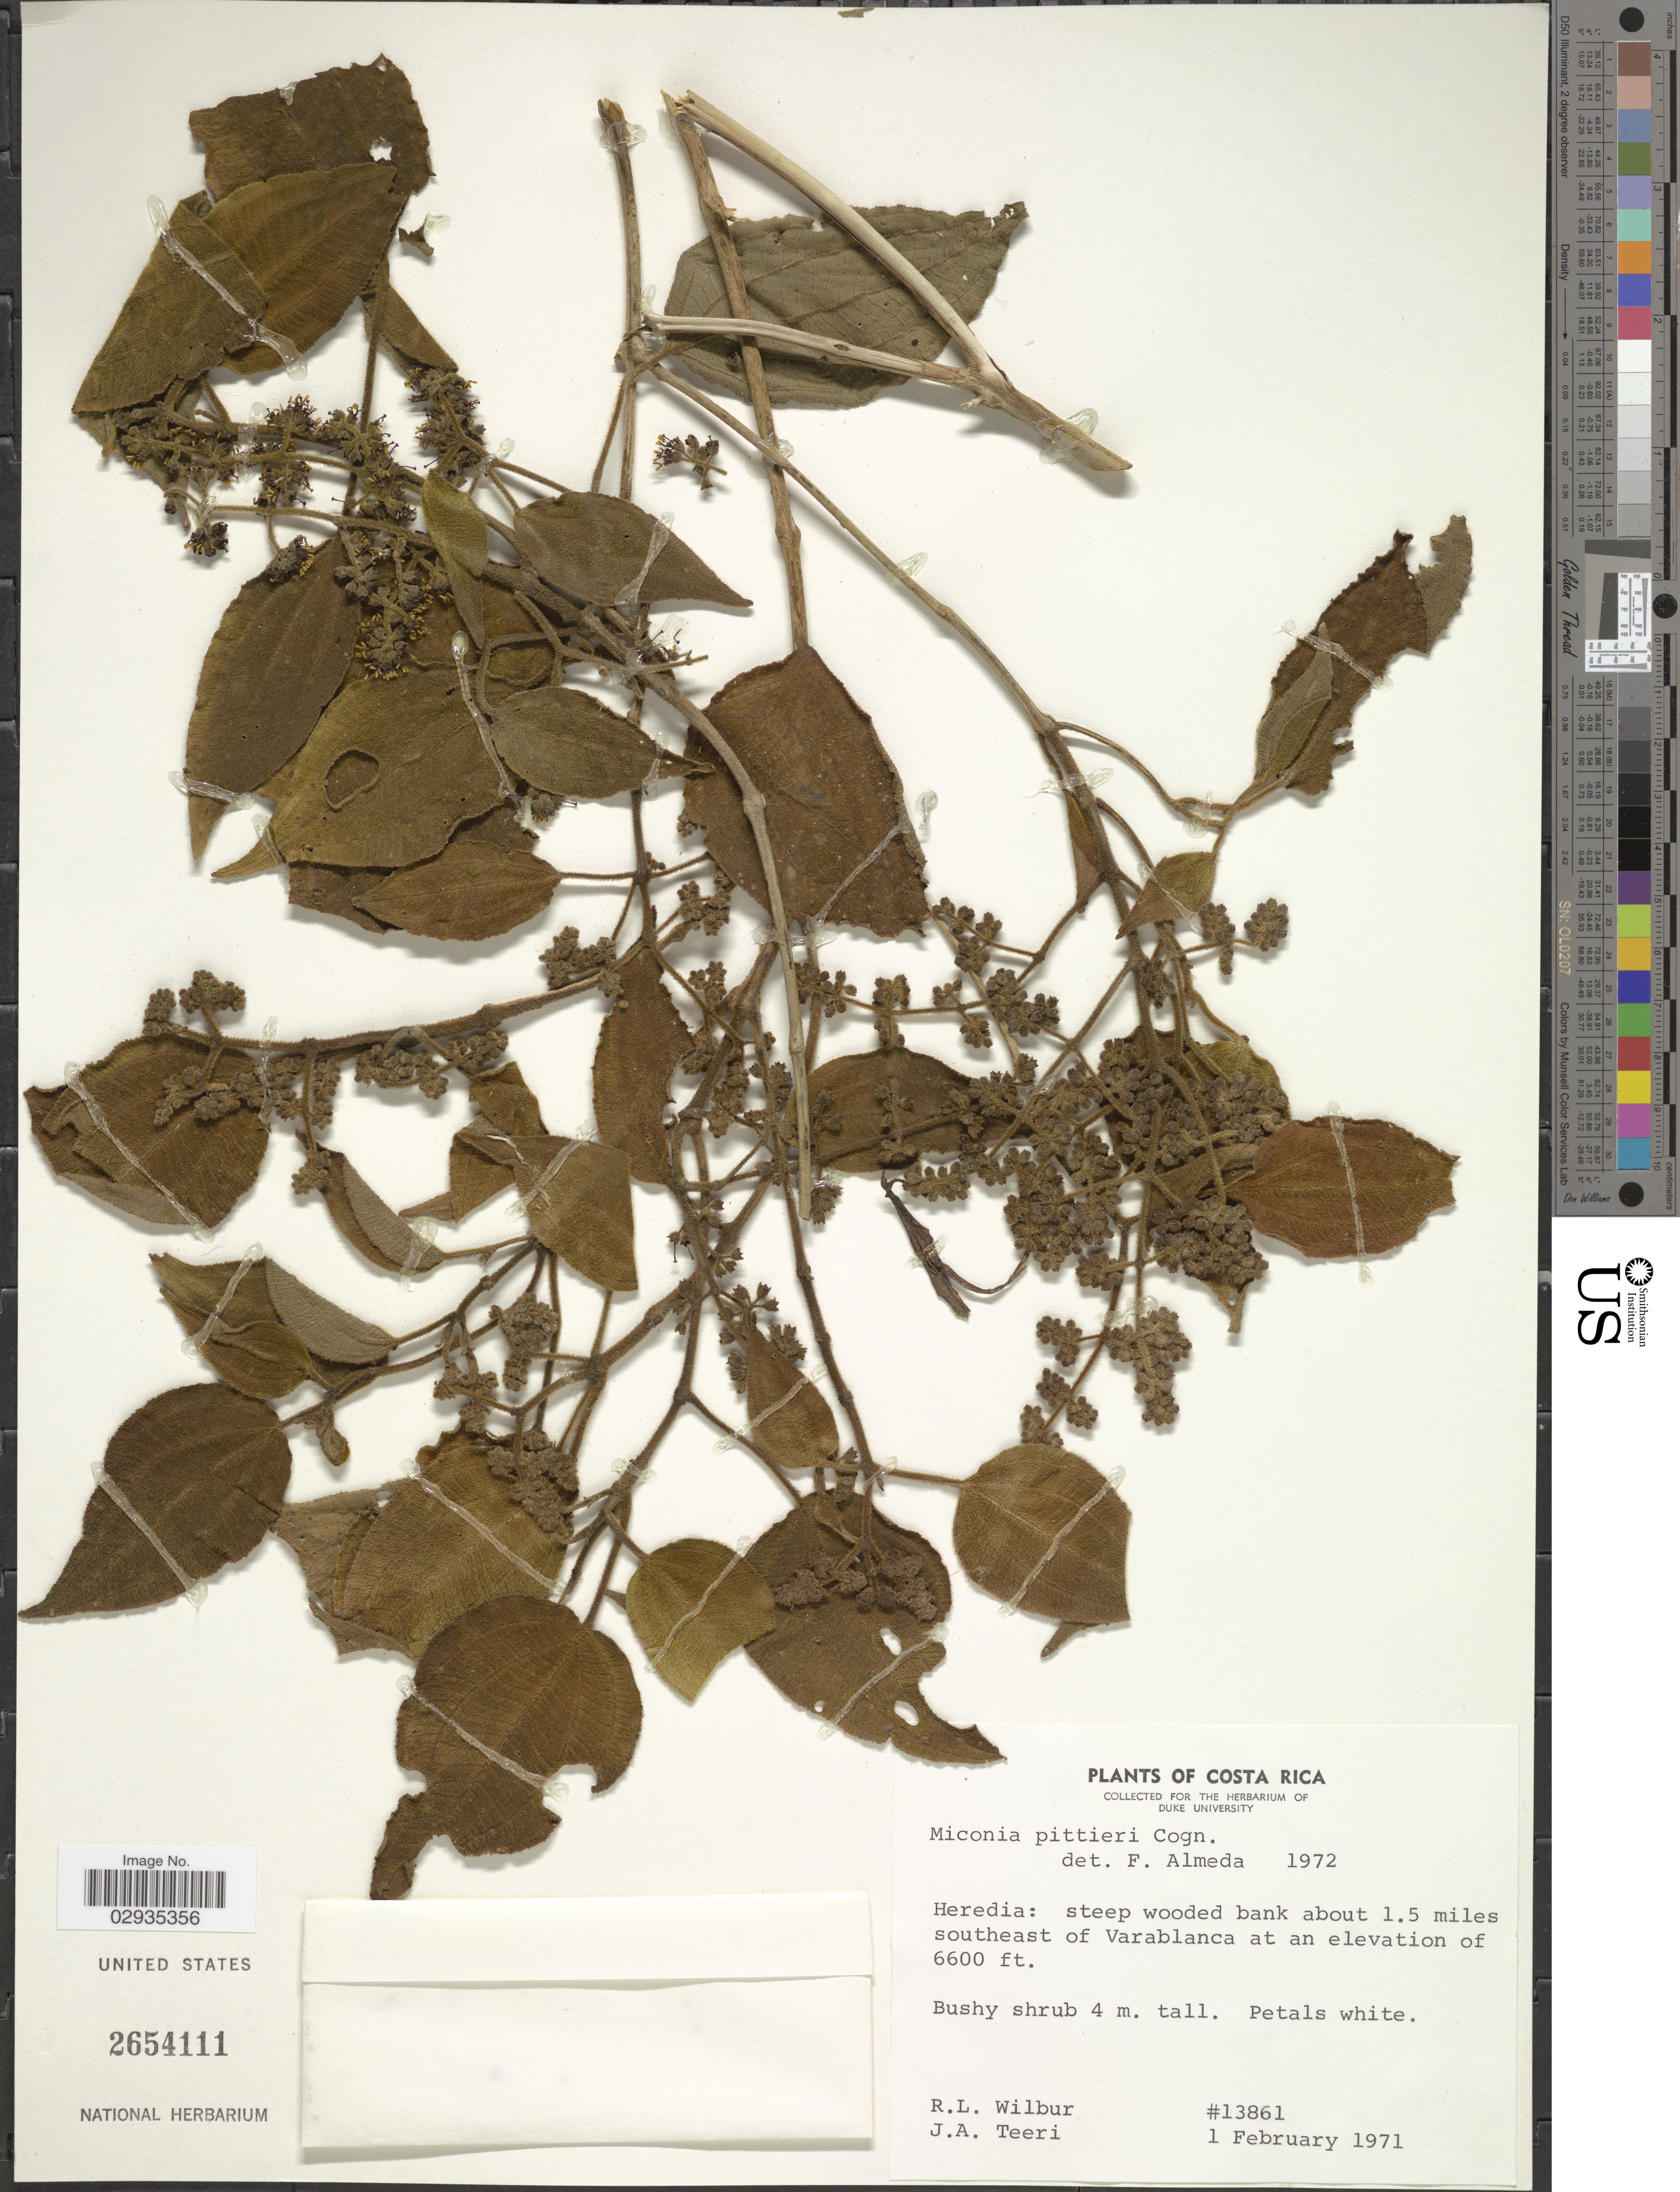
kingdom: Plantae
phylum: Tracheophyta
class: Magnoliopsida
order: Myrtales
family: Melastomataceae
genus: Miconia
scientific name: Miconia pittieri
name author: Cogn. in A. DC.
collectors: R. L. Wilbur & J. Teeri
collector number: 13861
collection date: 1971-02-01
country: Costa Rica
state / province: Heredia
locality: Steep wooded bank about 1.5 miles southeast of Varablanca.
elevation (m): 2012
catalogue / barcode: US 2654111